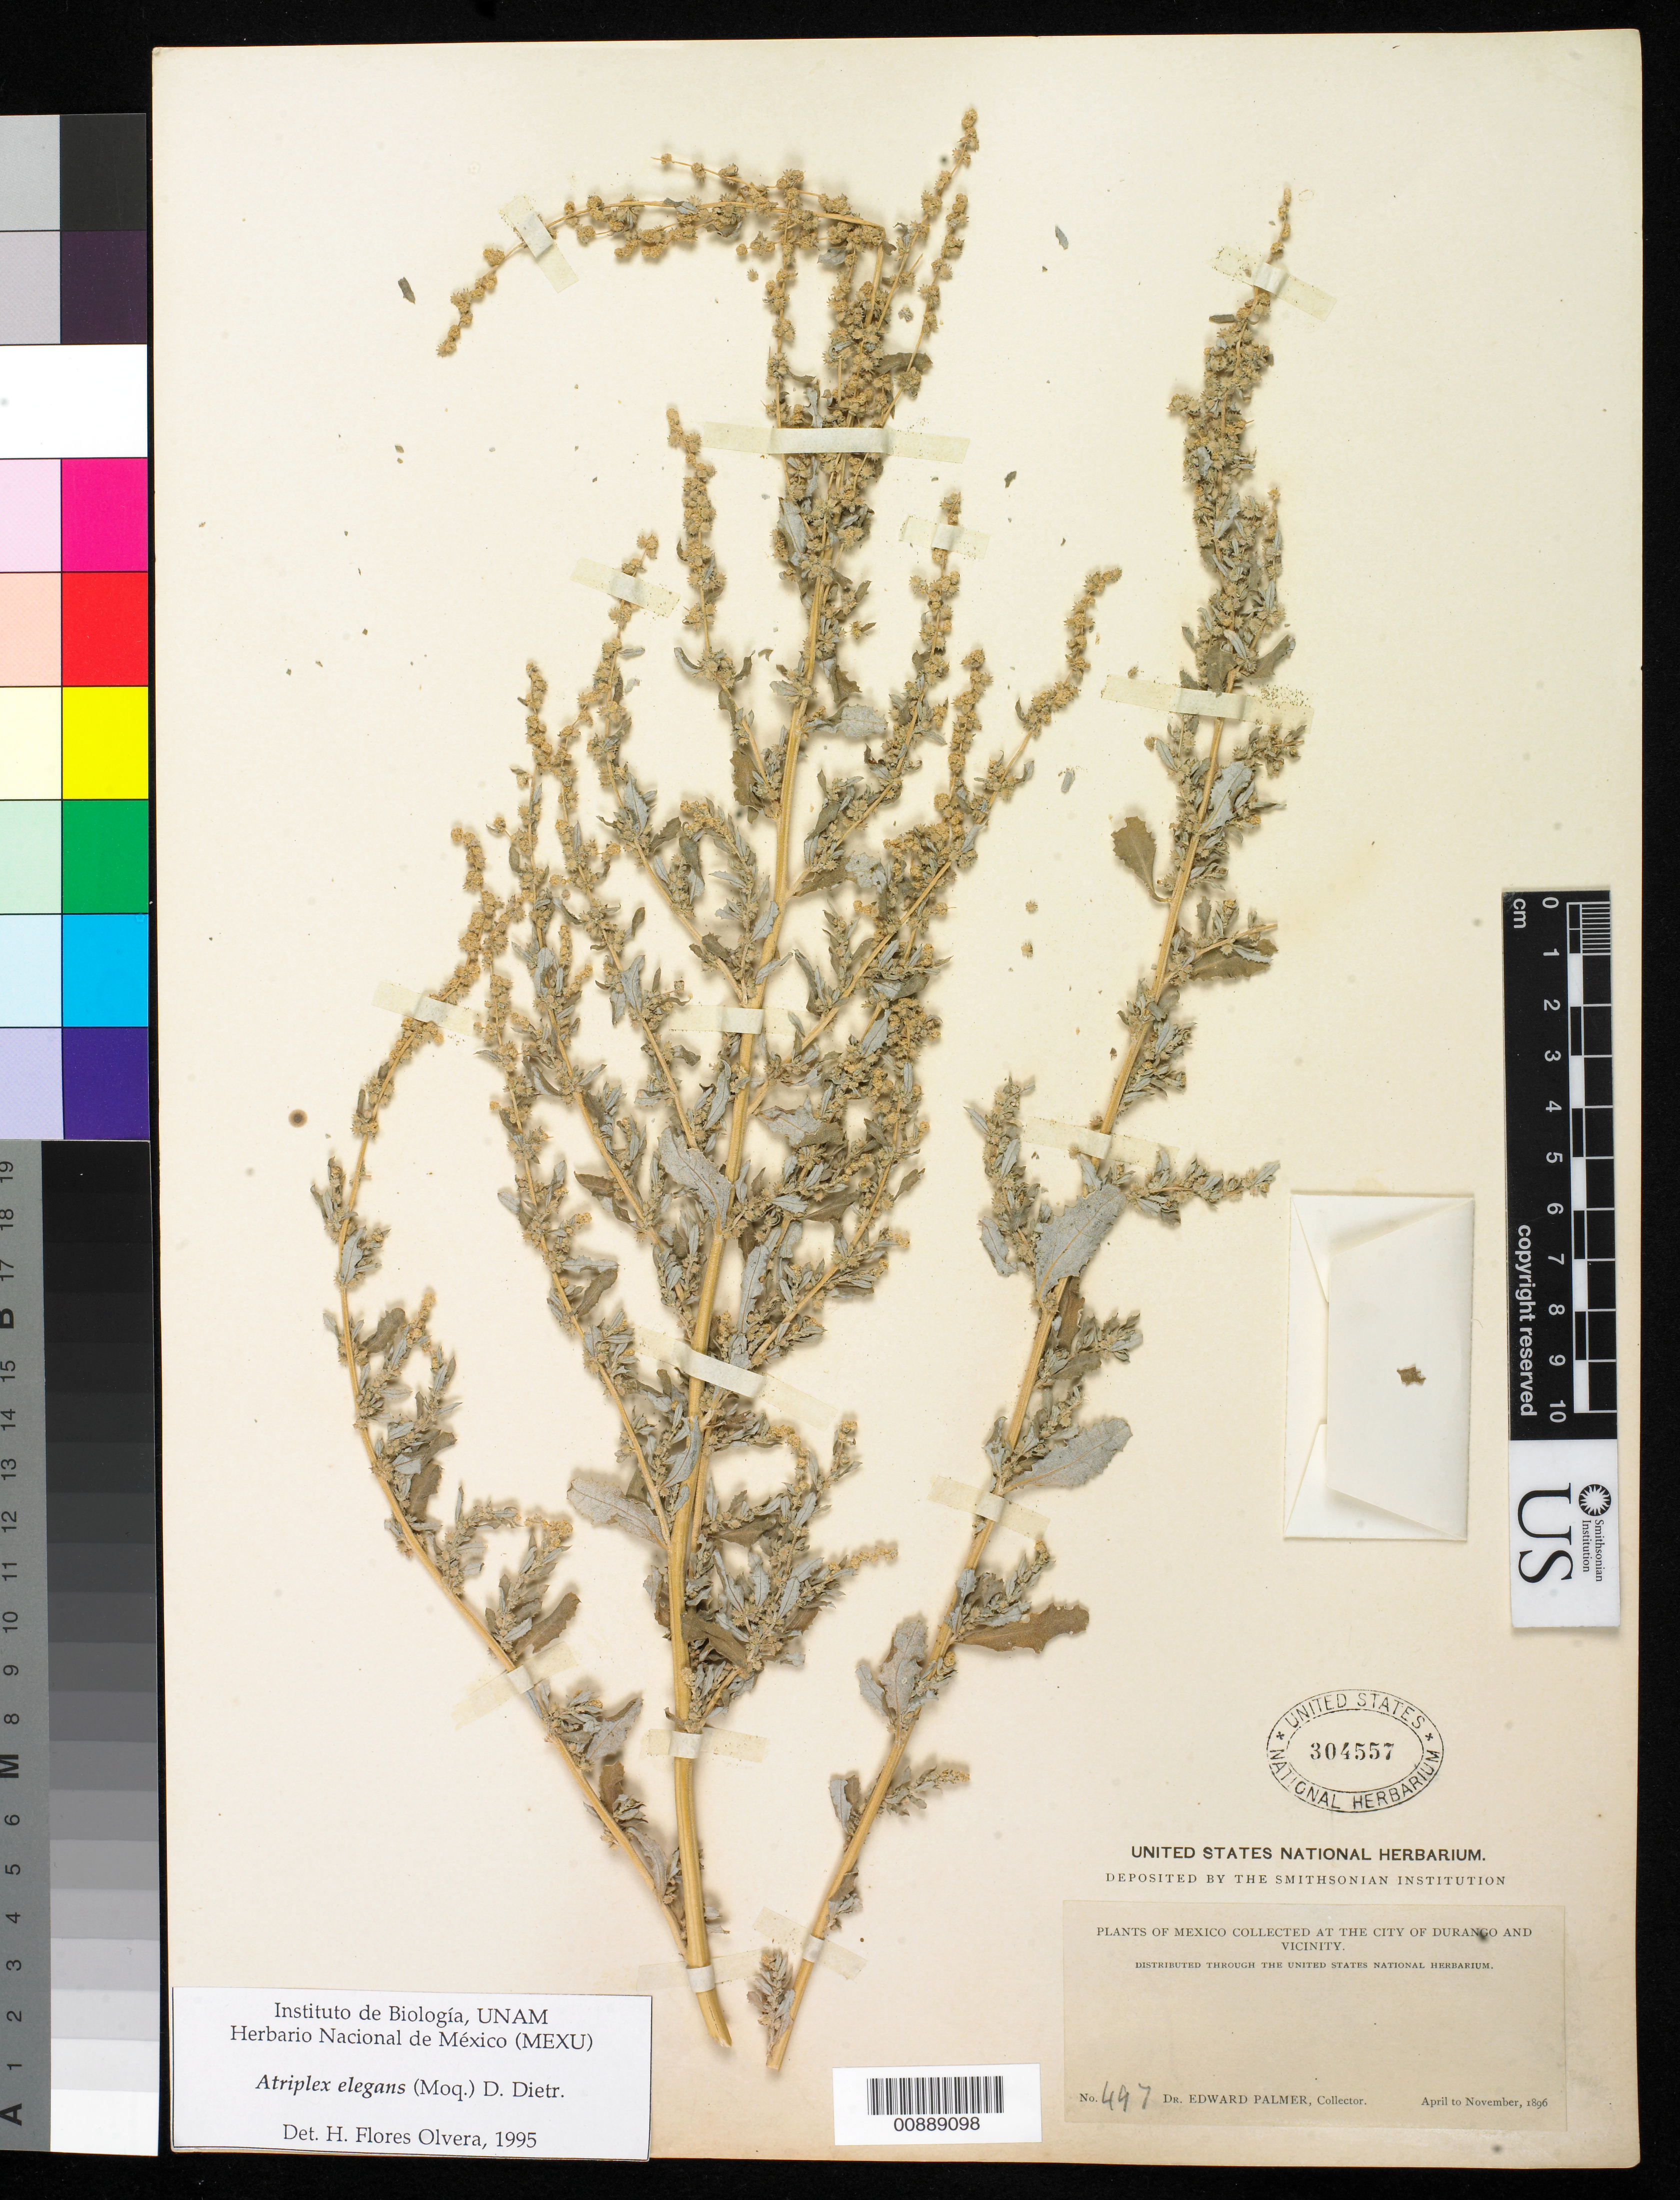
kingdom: Plantae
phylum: Tracheophyta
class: Magnoliopsida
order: Caryophyllales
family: Amaranthaceae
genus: Atriplex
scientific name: Atriplex elegans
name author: (Moq.) D. Dietr.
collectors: E. Palmer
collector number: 497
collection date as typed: Apr 1896 to -- Nov 1896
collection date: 1896-04/1896-11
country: Mexico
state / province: Durango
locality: City of Durango and vicinity.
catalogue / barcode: US 304557